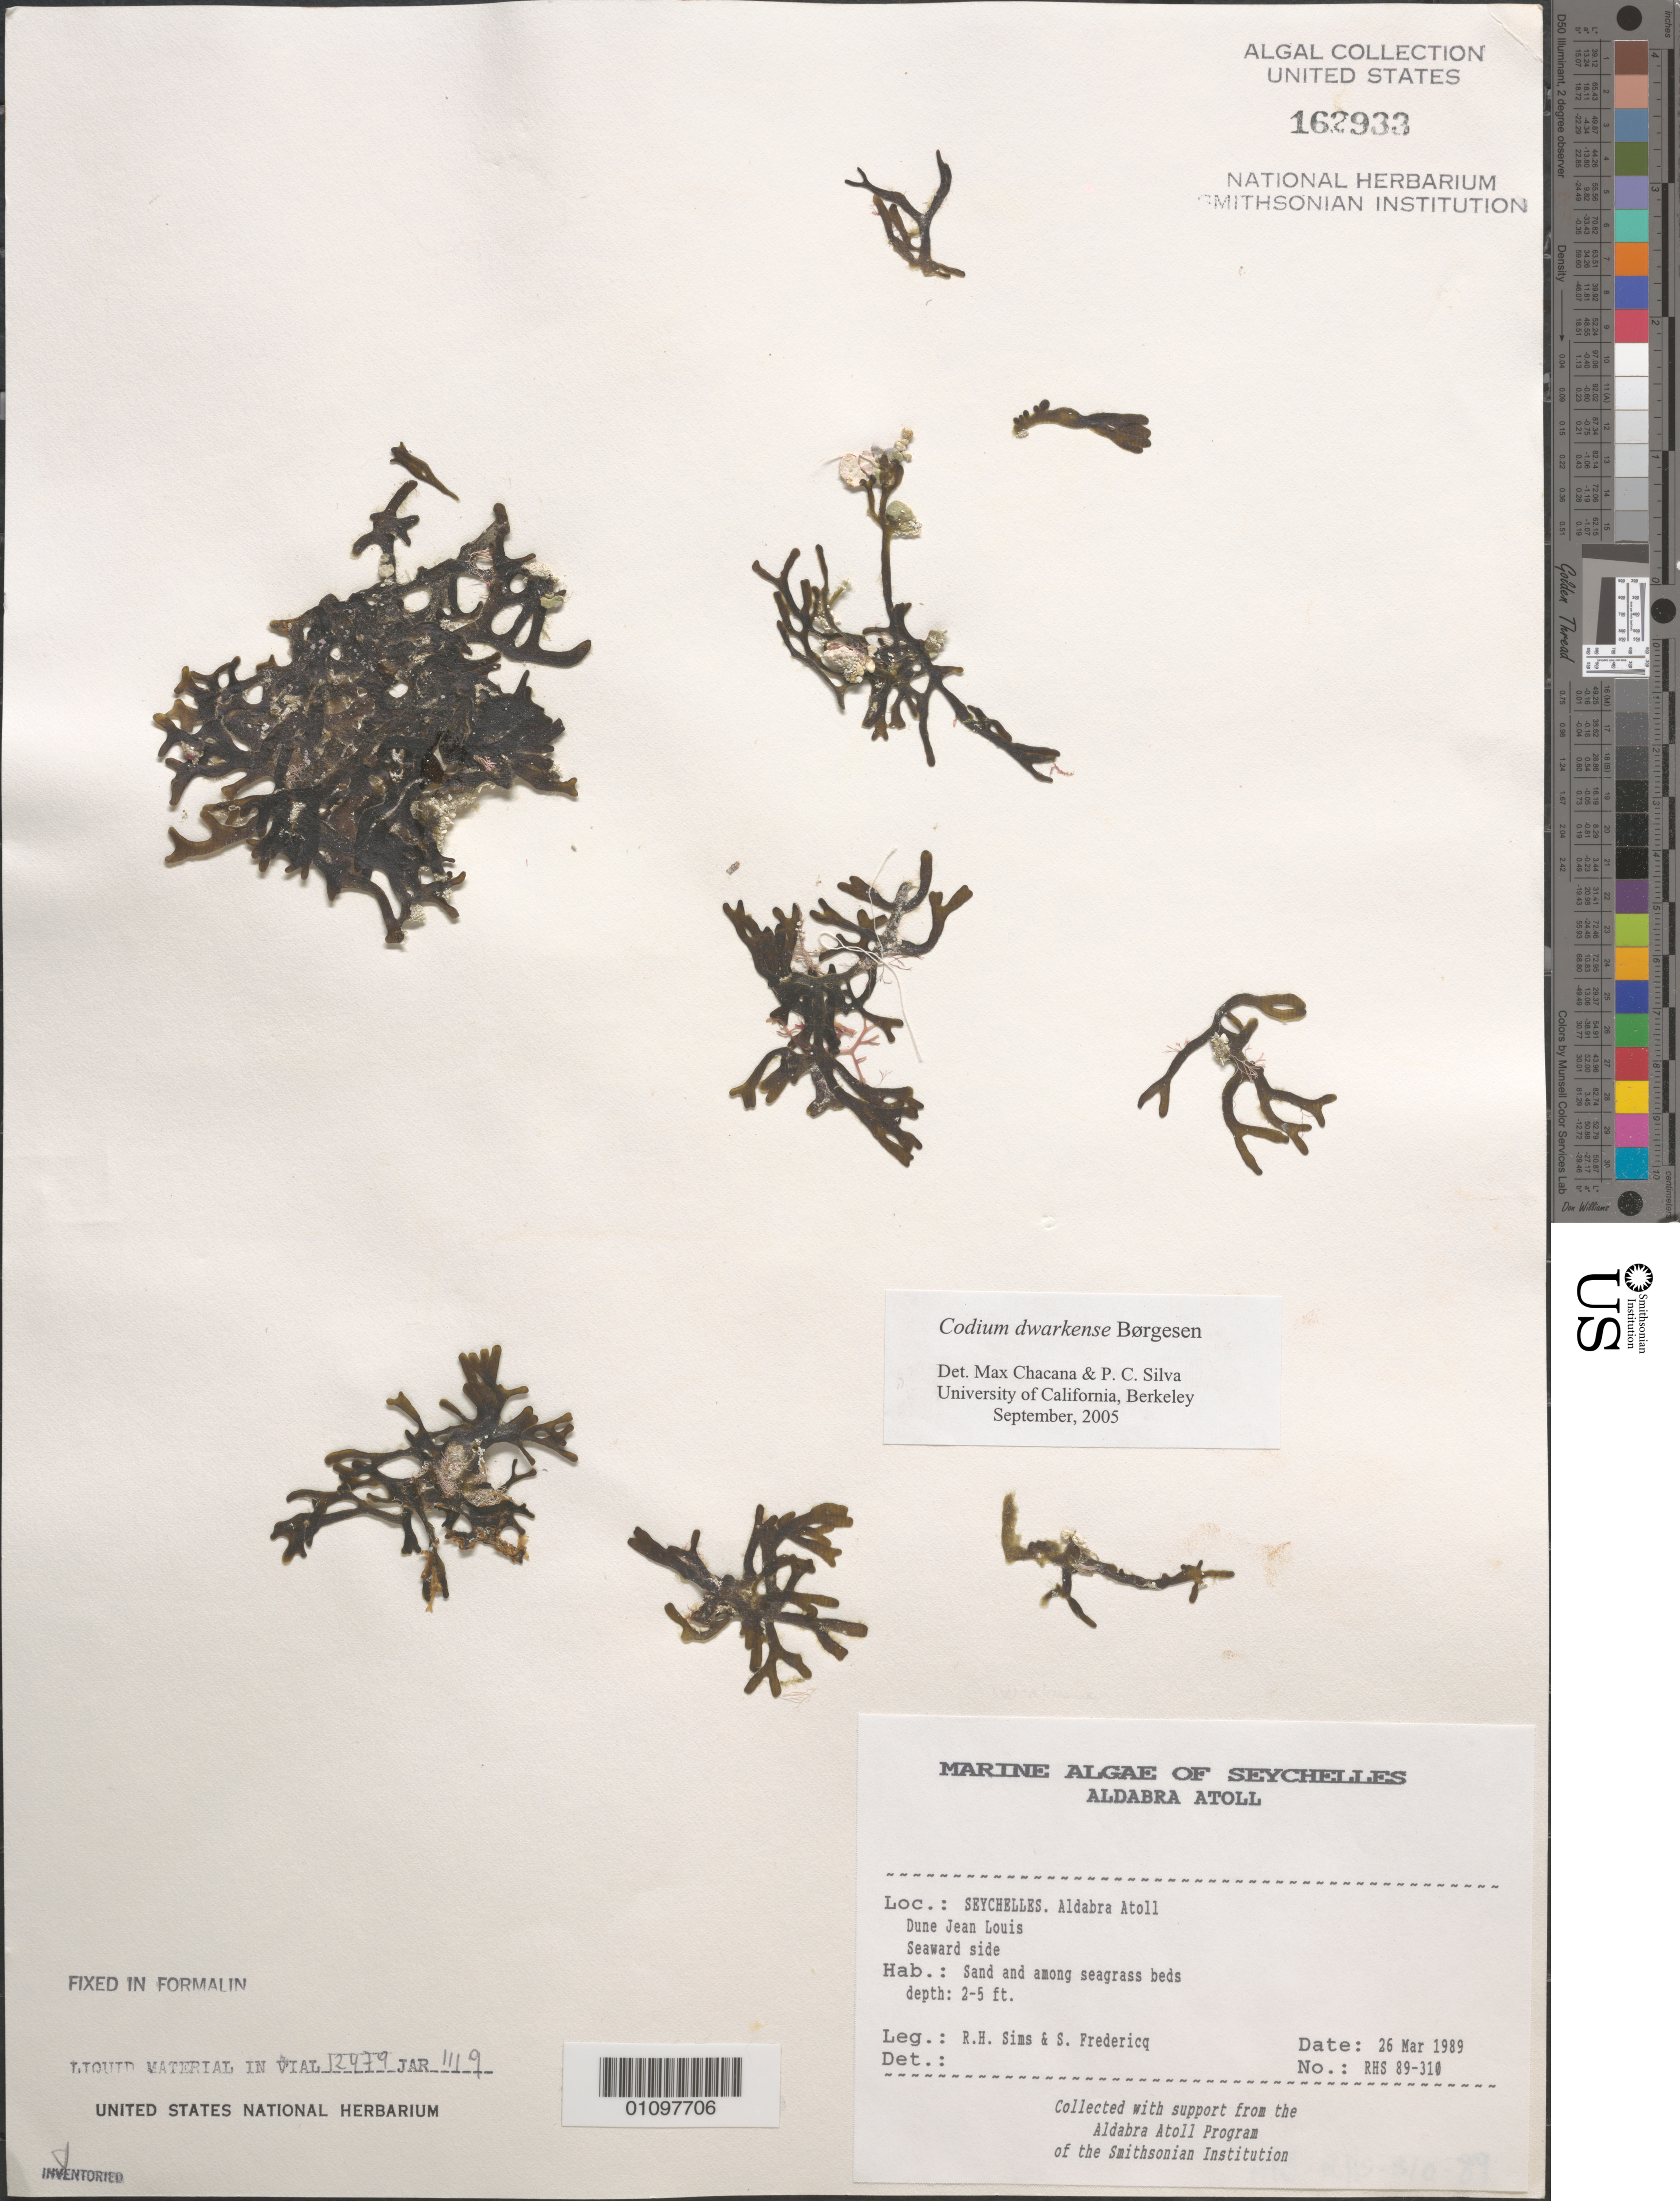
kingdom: Plantae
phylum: Chlorophyta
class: Ulvophyceae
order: Bryopsidales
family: Codiaceae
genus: Codium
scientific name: Codium dwarkense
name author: Børgesen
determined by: Chacana, M. E.; Silva, P. C.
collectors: R. H. Sims & S. Fredericq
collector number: RHS 89-310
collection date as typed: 26 Mar 1989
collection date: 1989-03-26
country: Seychelles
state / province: Outer Islands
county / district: Aldabra Group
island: Aldabra Atoll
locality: Dune Jean Louis, seaward side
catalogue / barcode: US 162933